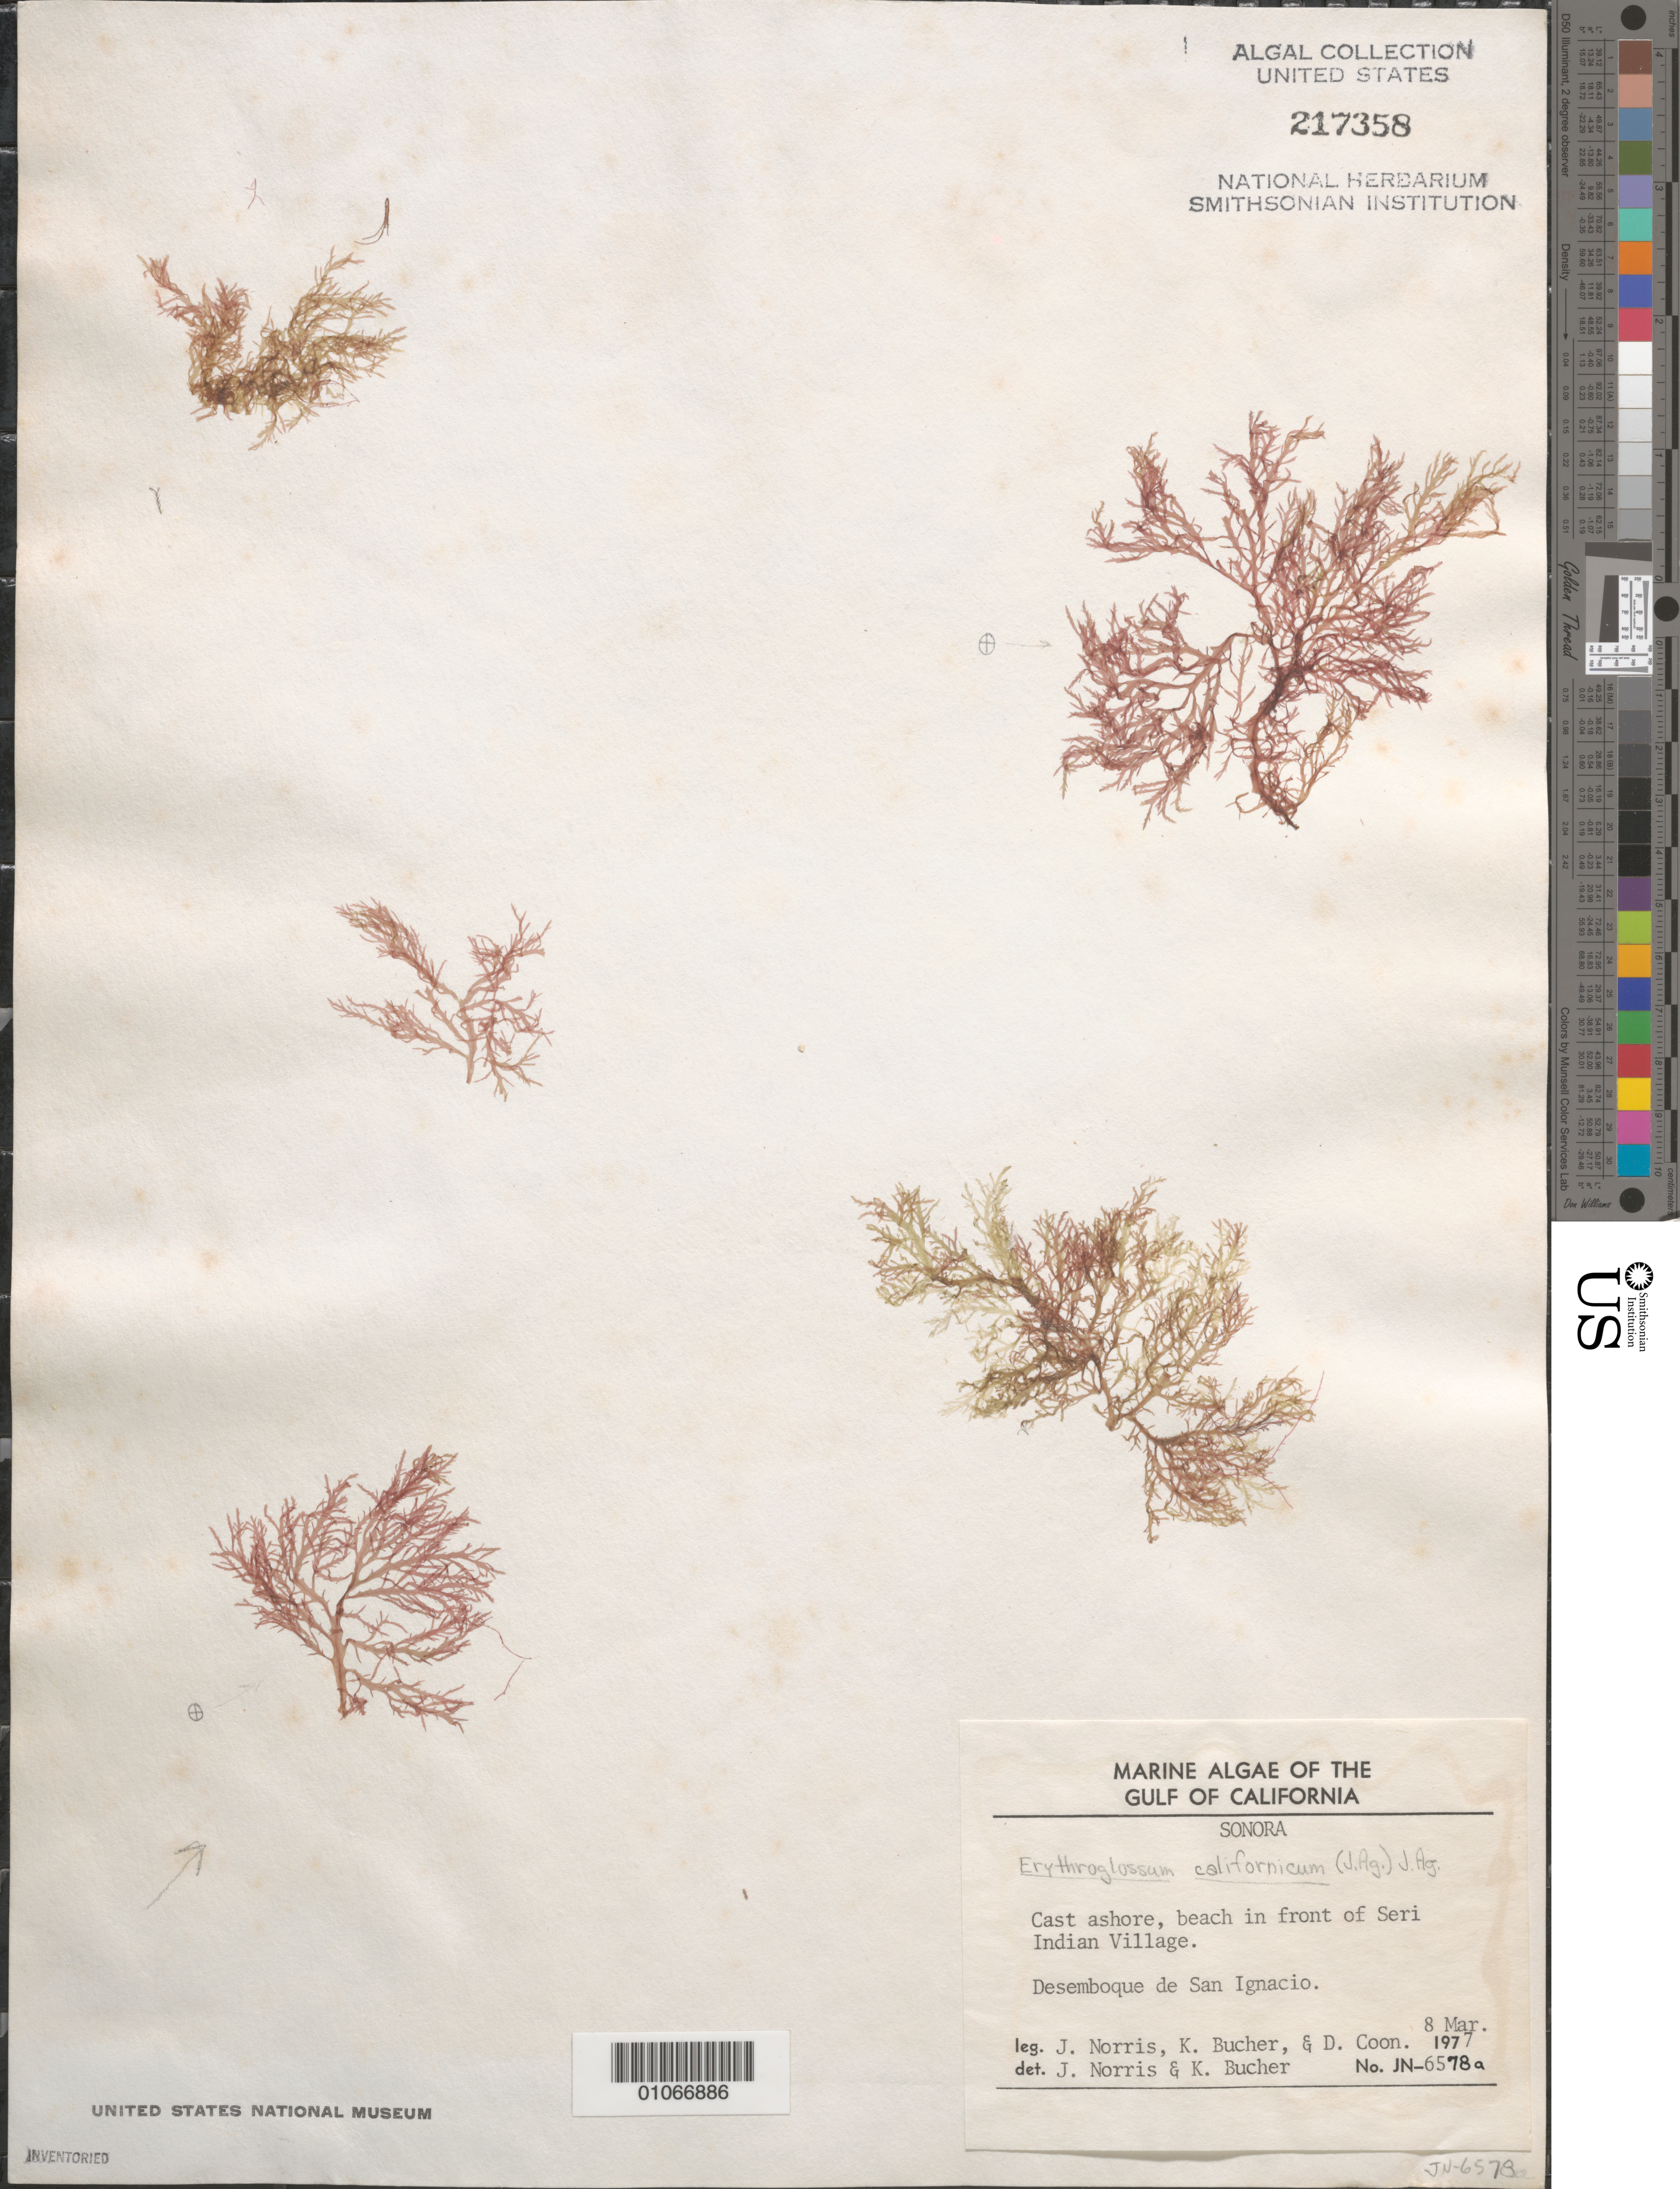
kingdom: Plantae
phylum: Rhodophyta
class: Florideophyceae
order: Ceramiales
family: Delesseriaceae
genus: Erythroglossum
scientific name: Erythroglossum californicum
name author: (J. Agardh) J. Agardh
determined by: Norris, J. N.; Bucher, K. E.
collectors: J. N. Norris, K. E. Bucher & D. Coon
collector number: JN-6578a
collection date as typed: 08 Mar 1977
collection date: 1977-03-08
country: Mexico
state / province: Sonora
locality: Desemboque de San Ignacio, Seri Indian village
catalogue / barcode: US 217358